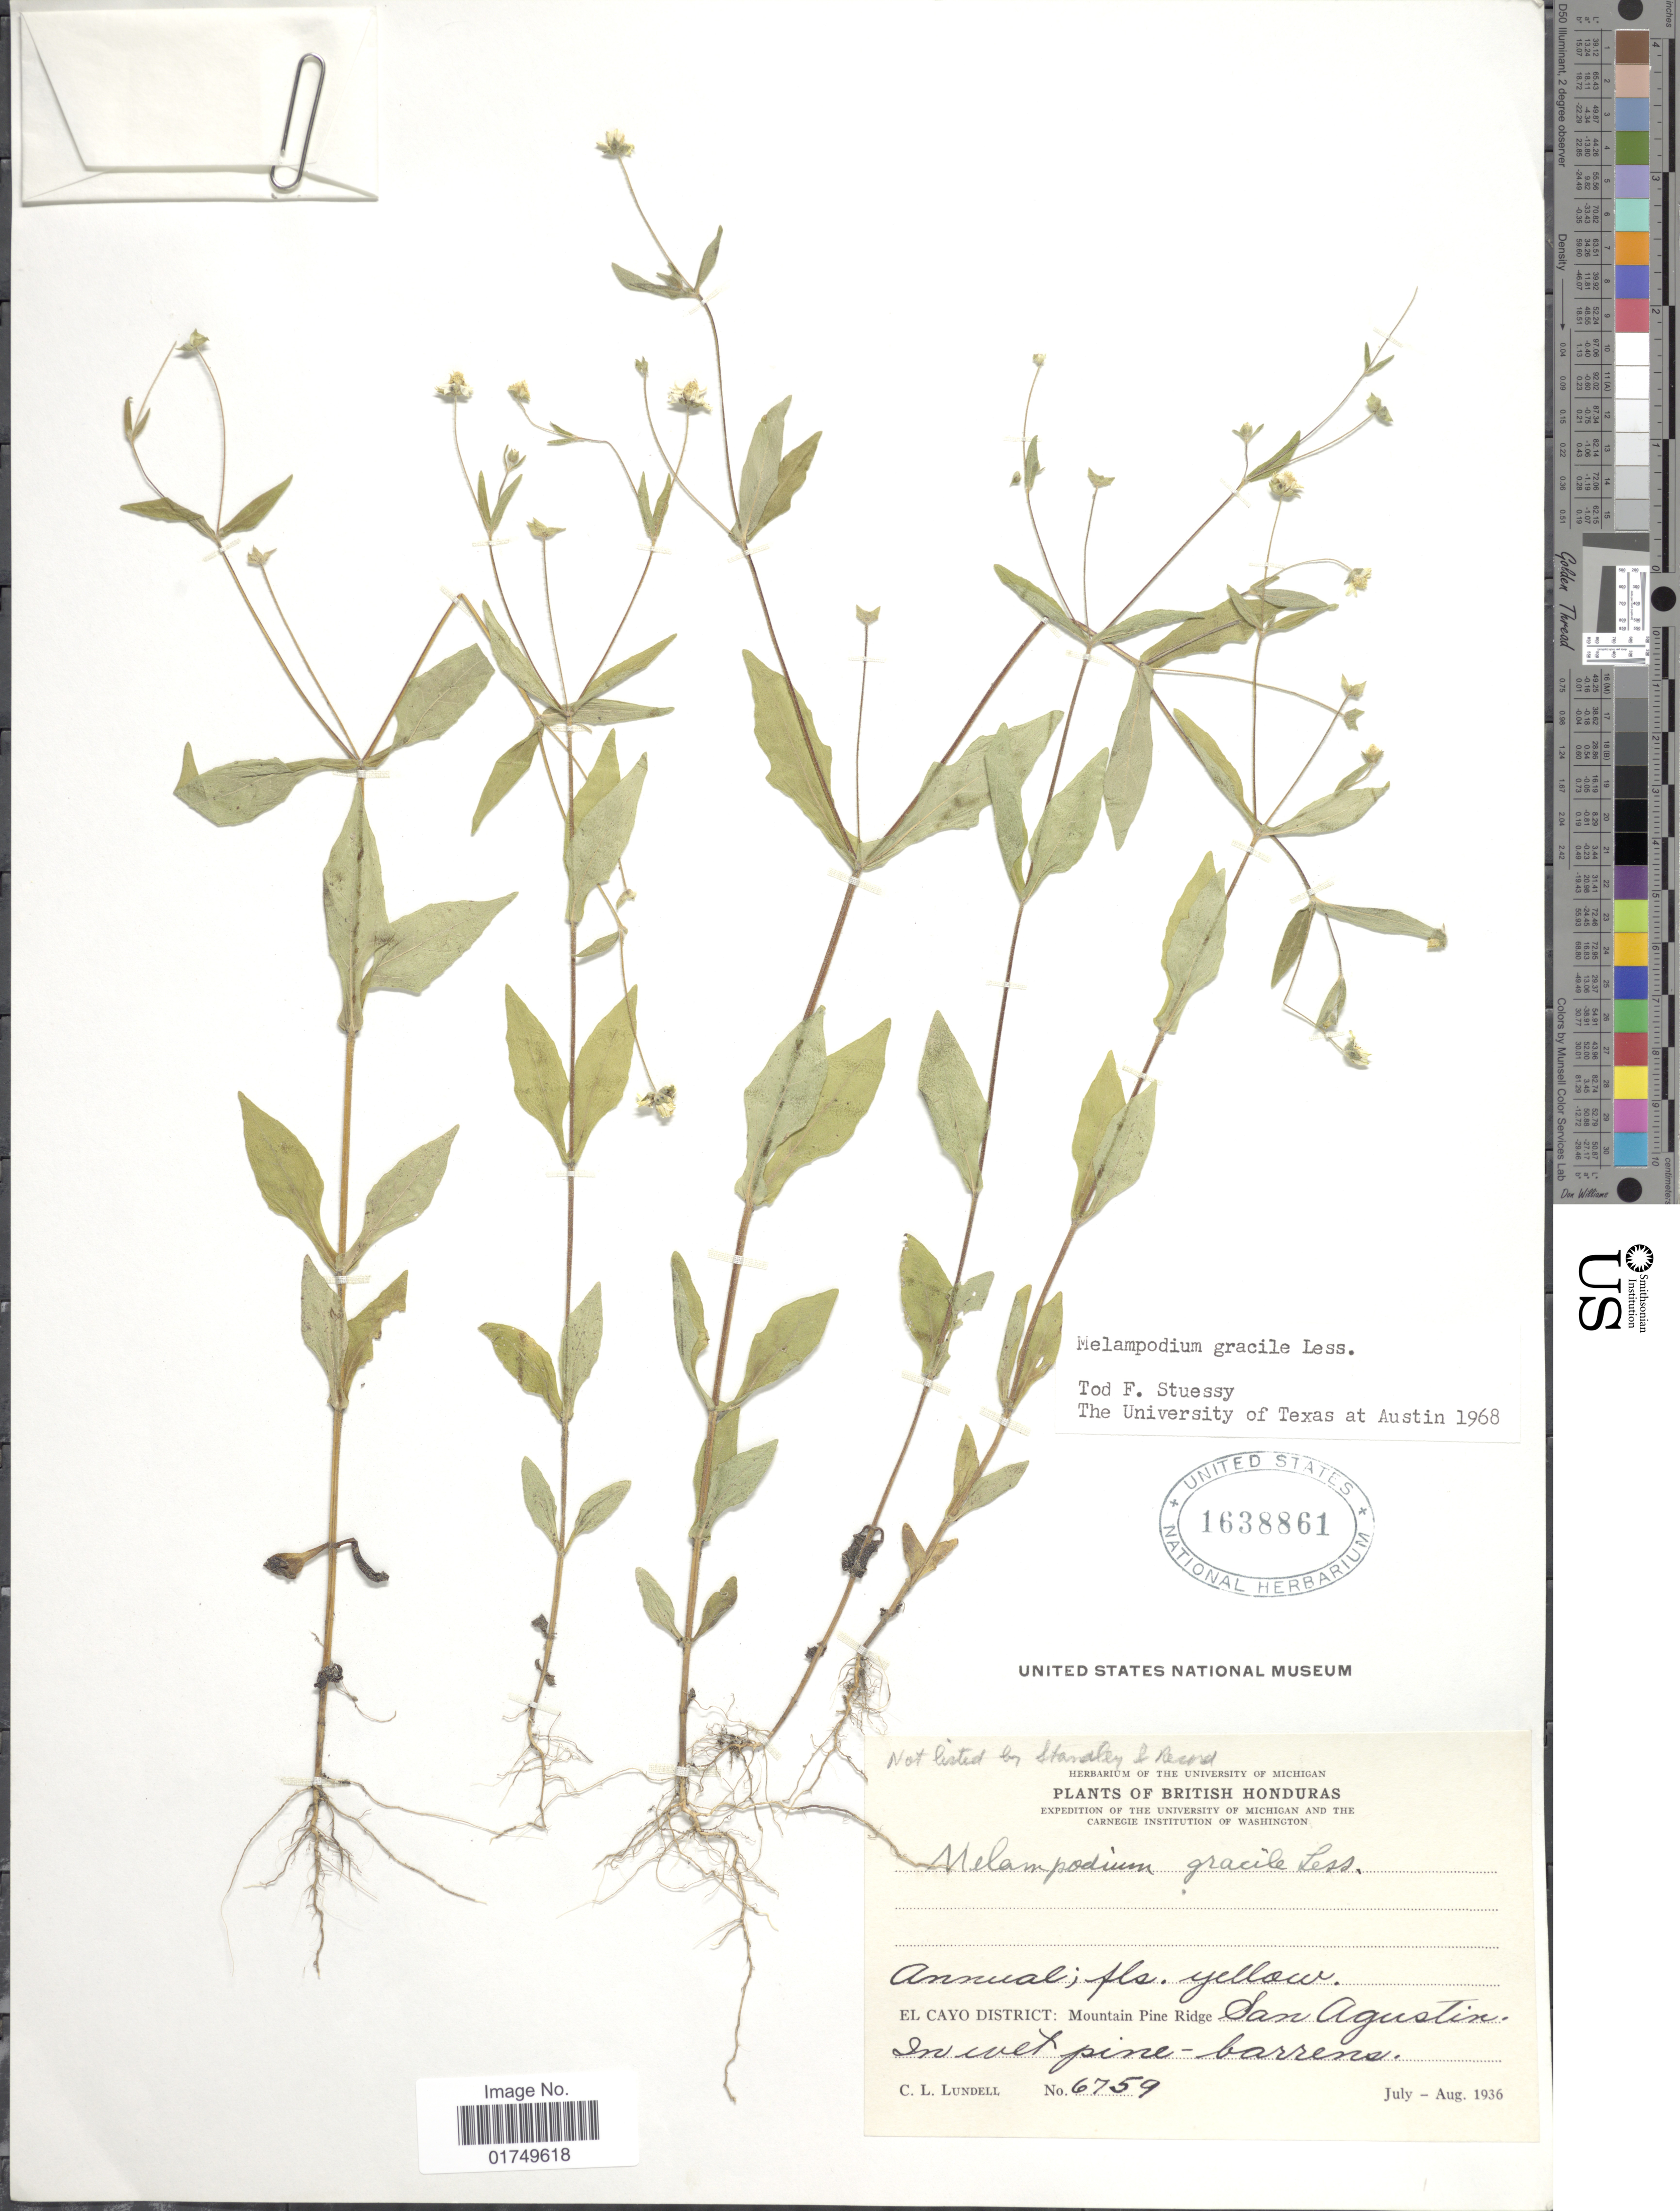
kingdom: Plantae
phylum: Tracheophyta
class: Magnoliopsida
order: Asterales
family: Asteraceae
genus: Melampodium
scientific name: Melampodium gracile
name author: Less.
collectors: C. L. Lundell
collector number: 6759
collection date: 1936-07/1936-08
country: Belize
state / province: Cayo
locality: British Honduras, El Cayo District: Mountain Pine Ridge, San Agustin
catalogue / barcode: US 1638861